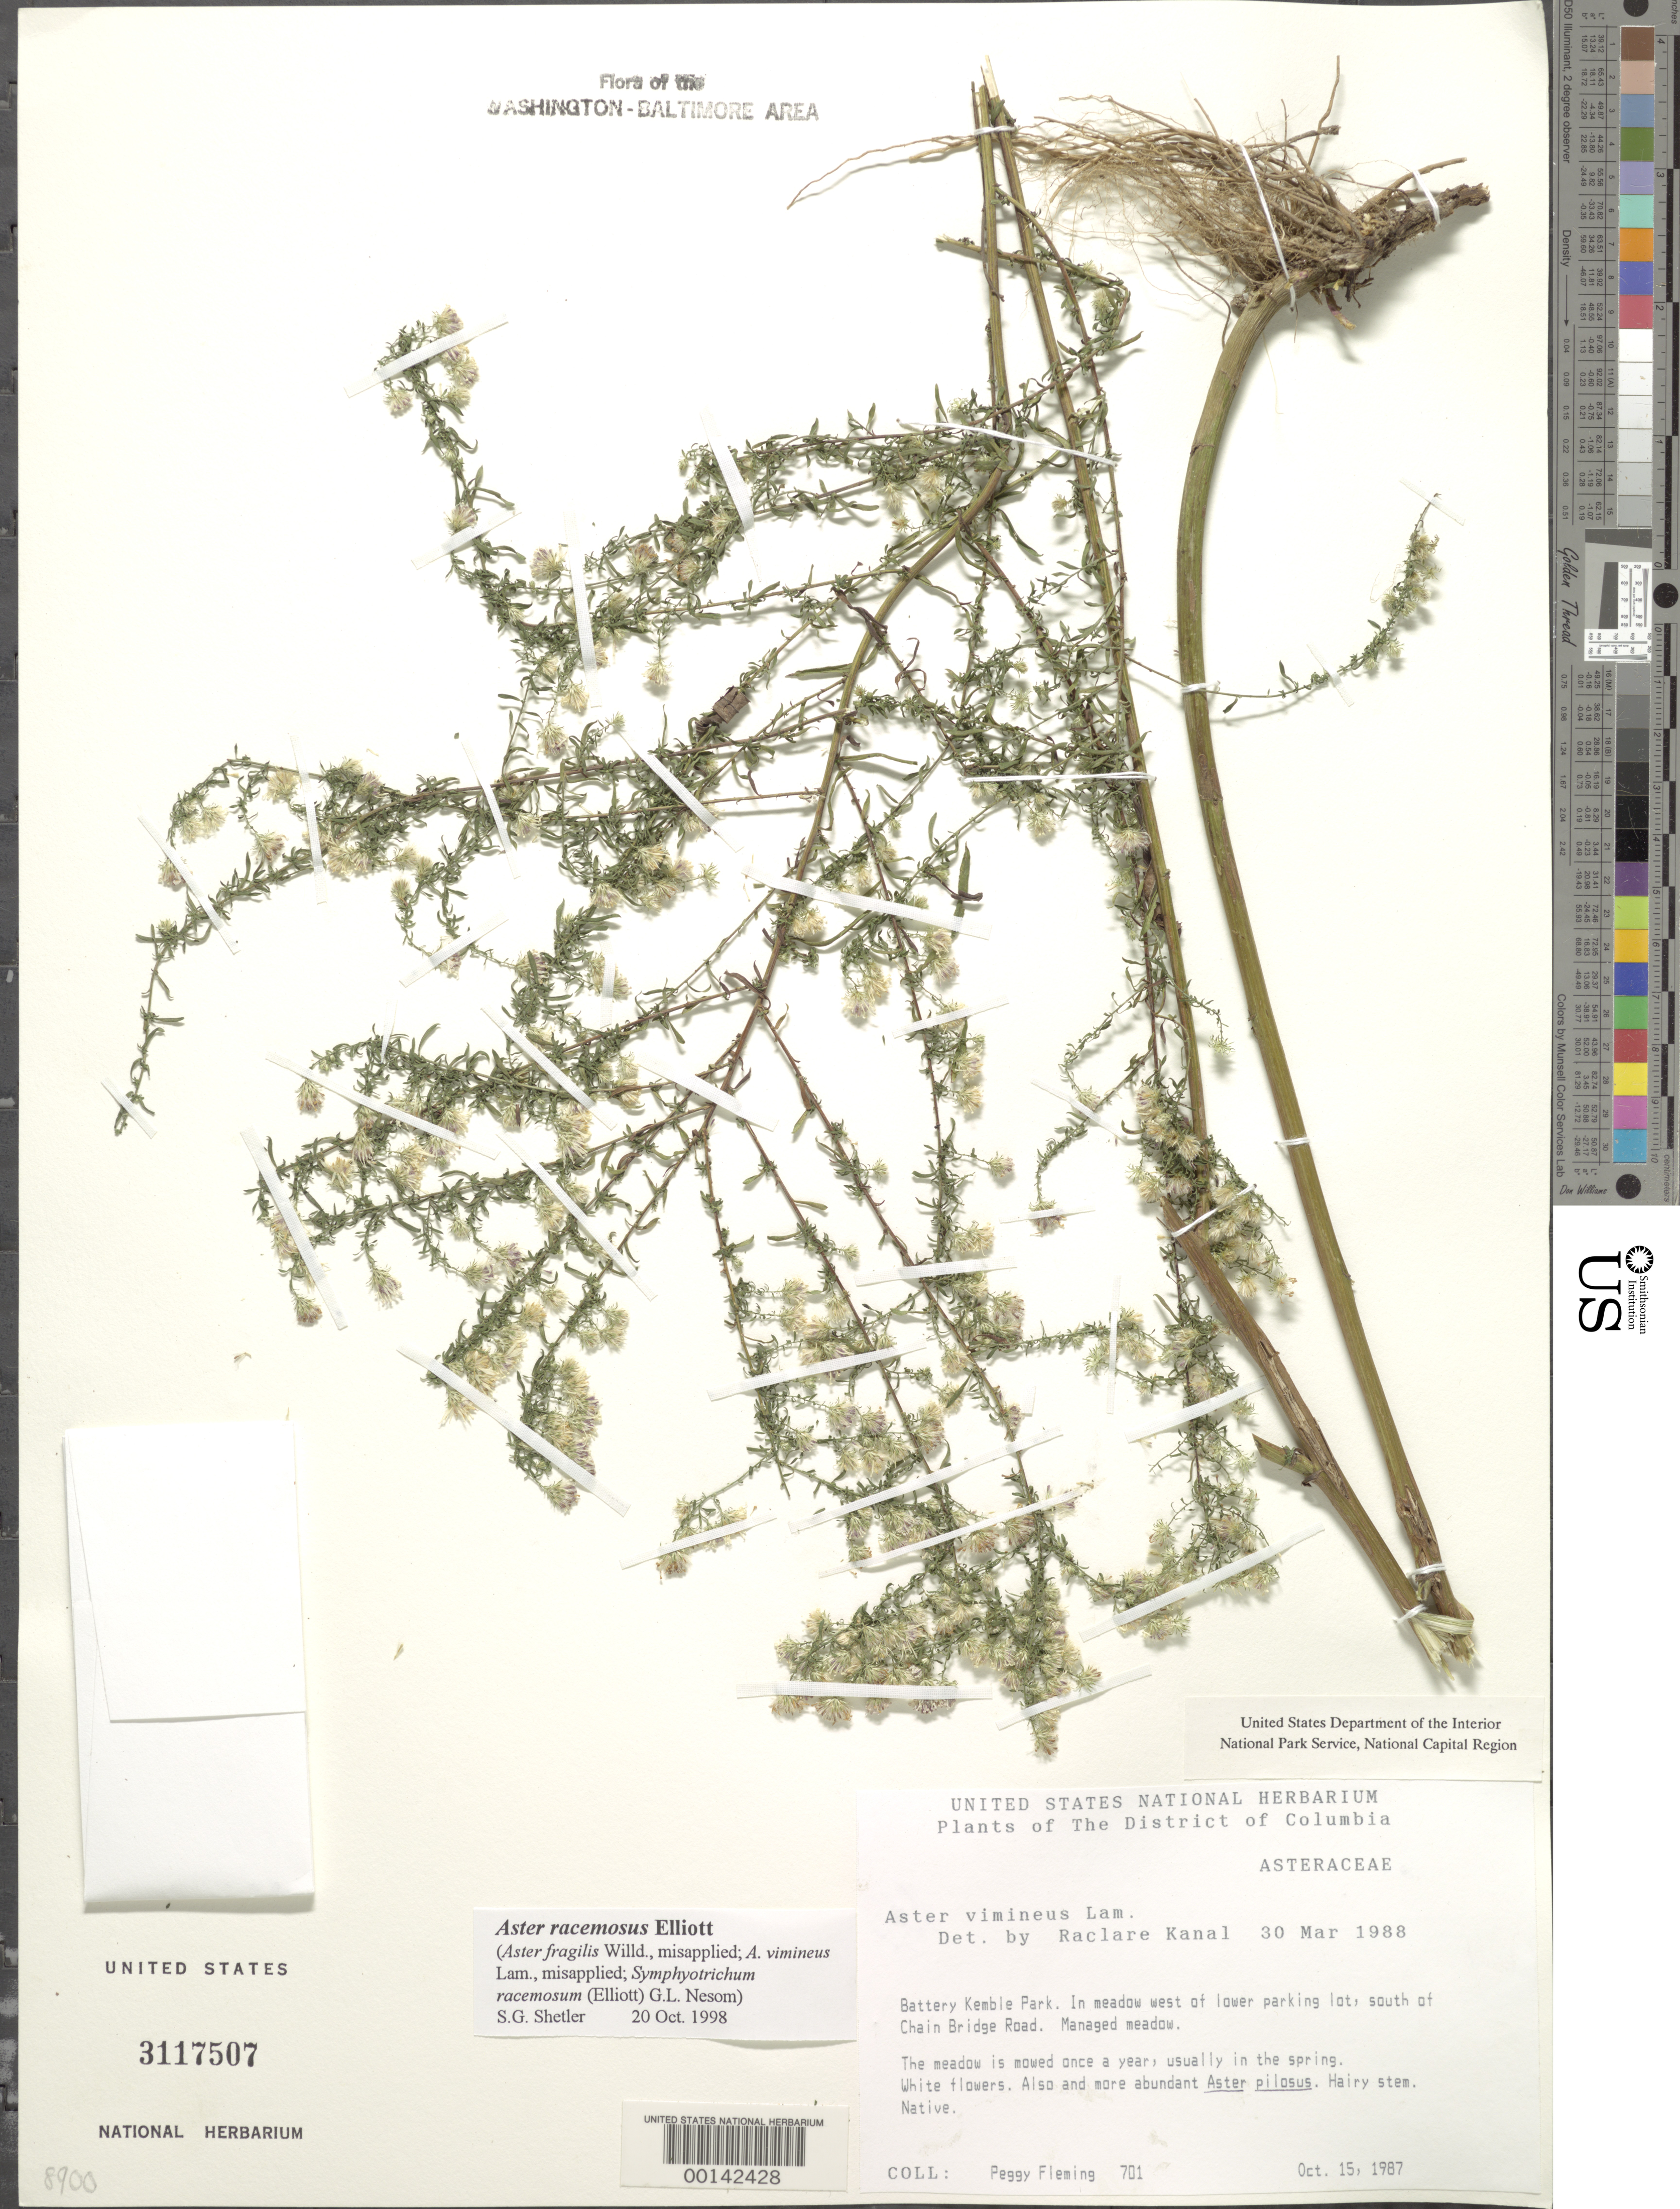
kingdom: Plantae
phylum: Tracheophyta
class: Magnoliopsida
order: Asterales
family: Asteraceae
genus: Symphyotrichum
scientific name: Symphyotrichum racemosum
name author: (Elliott) G.L. Nesom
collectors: P. Fleming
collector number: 701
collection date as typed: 15 Oct 1987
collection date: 1987-10-15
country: United States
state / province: District of Columbia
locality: Battery Kimble Park, S of Chain Bridge Battery Kemble Park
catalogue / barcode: US 3117507